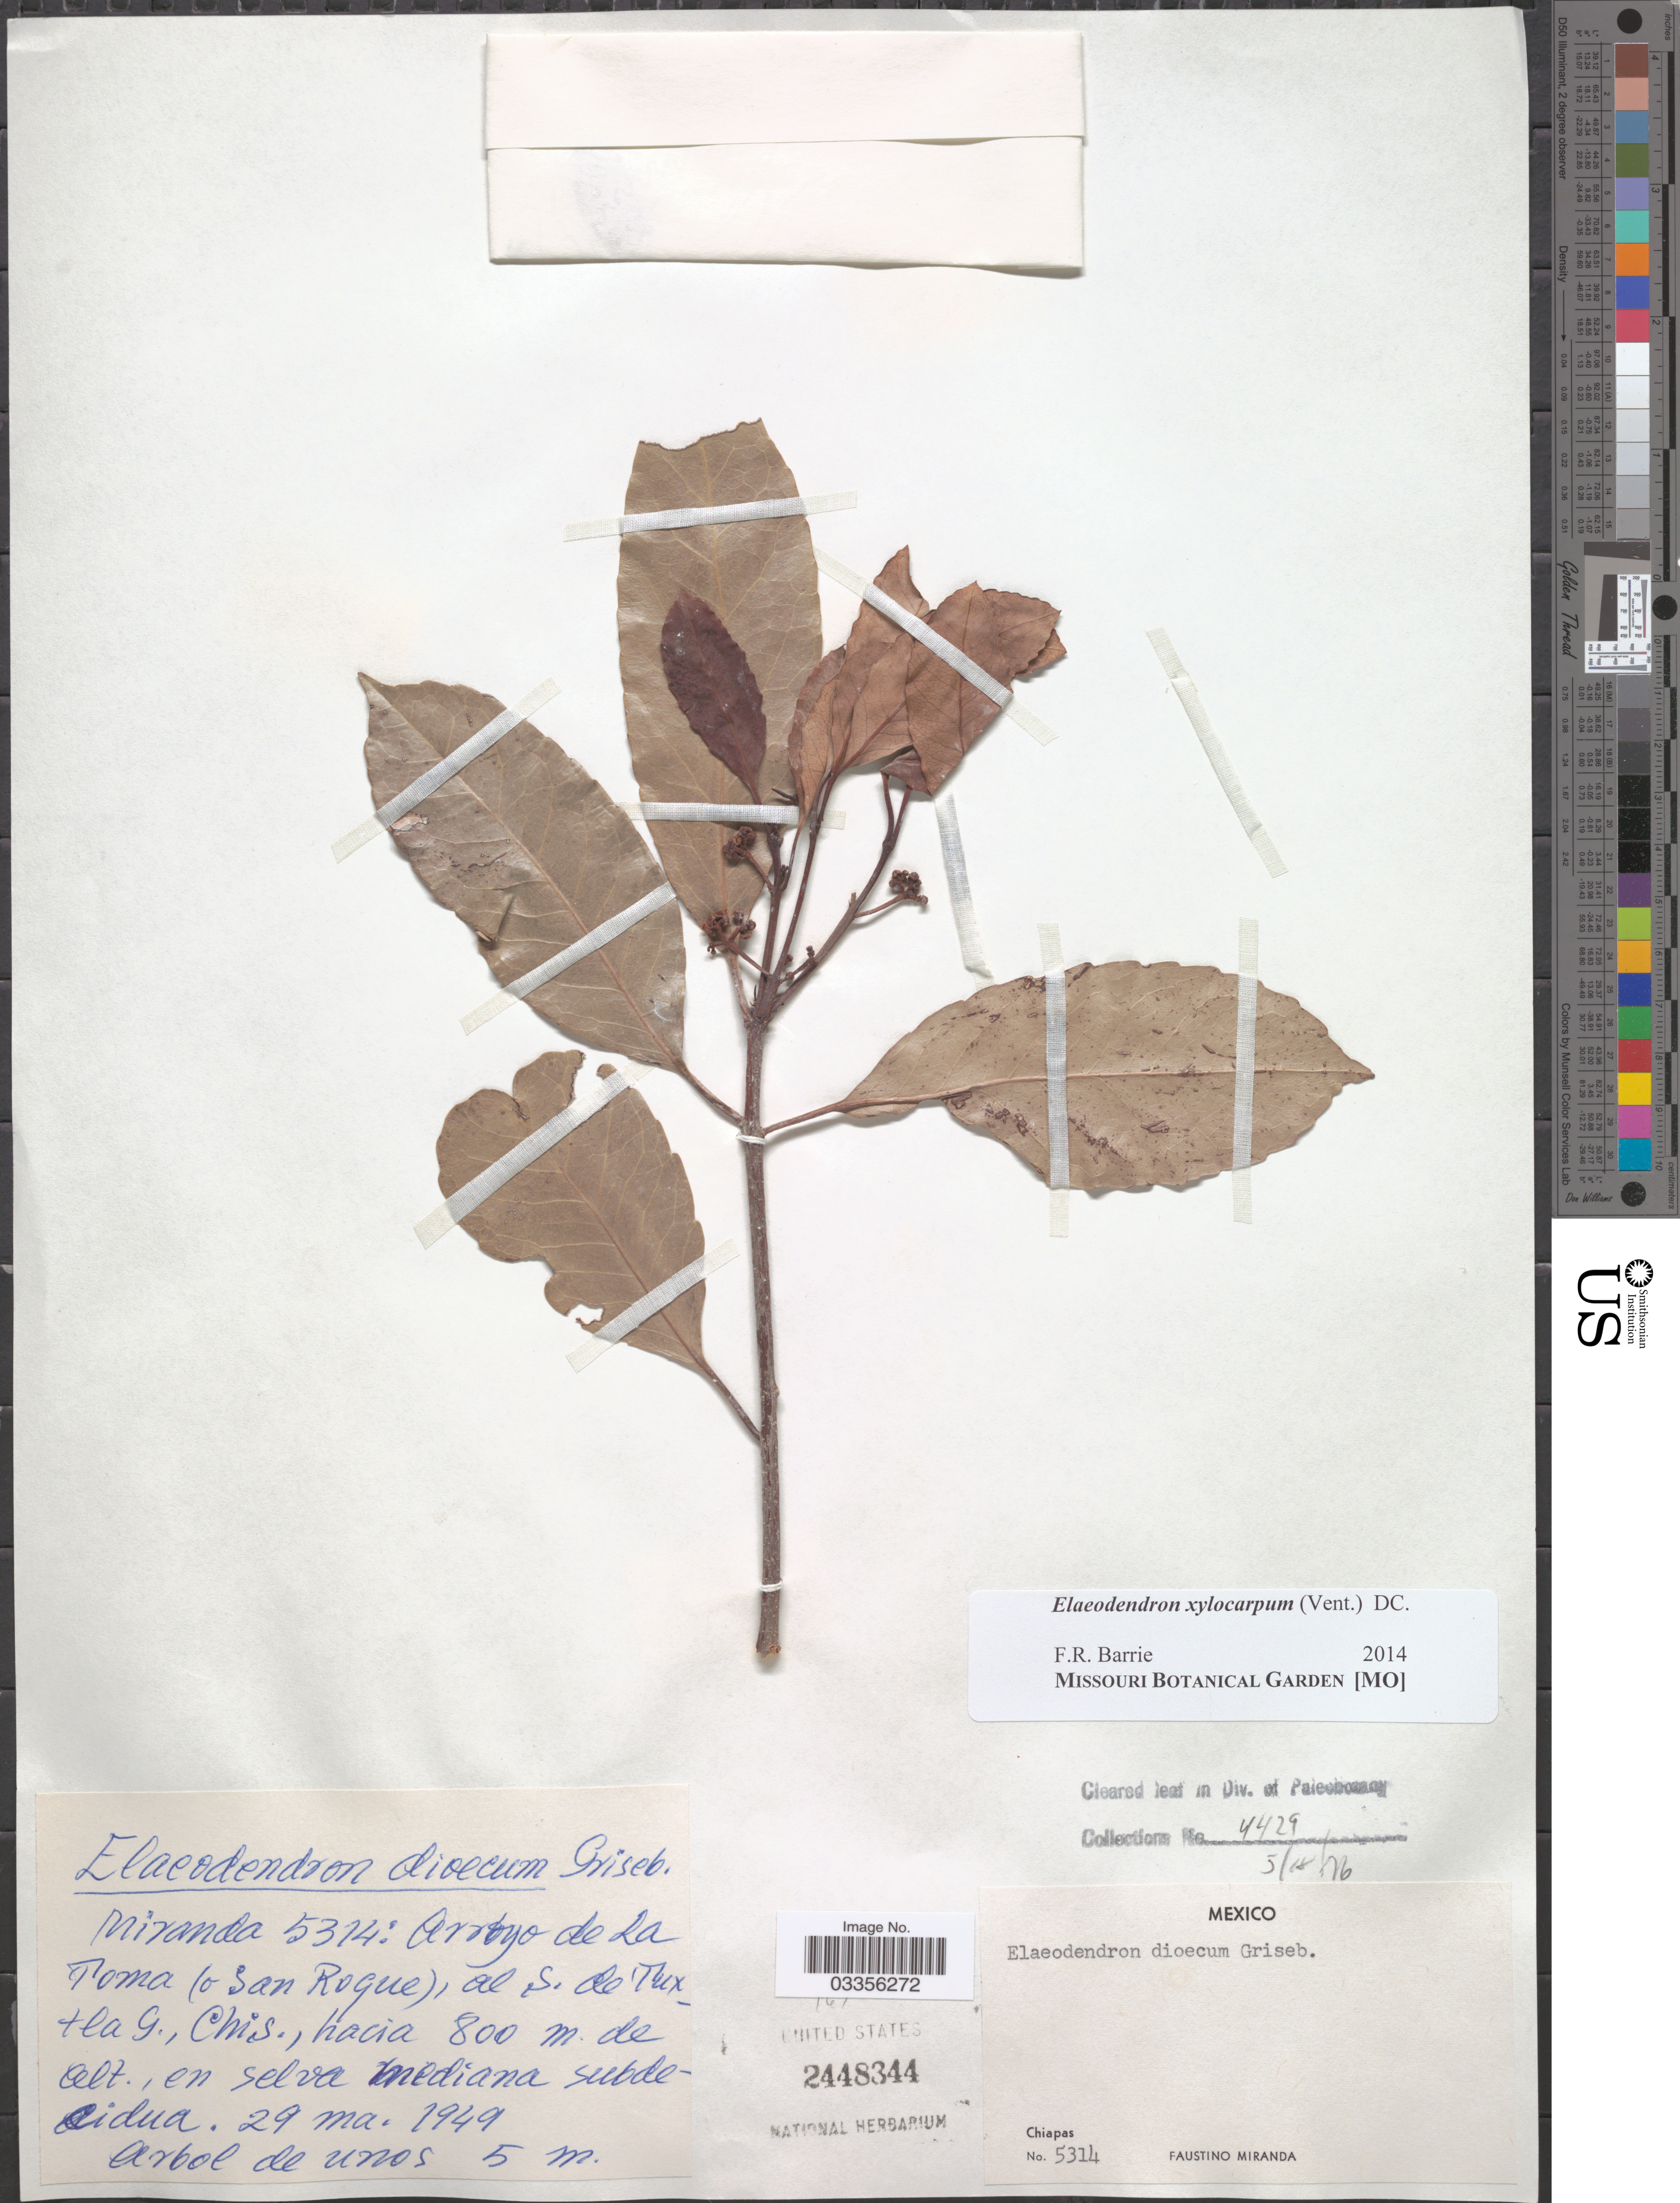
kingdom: Plantae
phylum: Tracheophyta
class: Magnoliopsida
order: Celastrales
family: Celastraceae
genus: Elaeodendron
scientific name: Elaeodendron xylocarpum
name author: (Vent.) DC.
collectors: F. Miranda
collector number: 5314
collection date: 1949-03-29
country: Mexico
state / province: Chiapas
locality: Arroyo de La Toma (o San Roque), al S. de Tuxtla G.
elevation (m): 800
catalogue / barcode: US 2448344